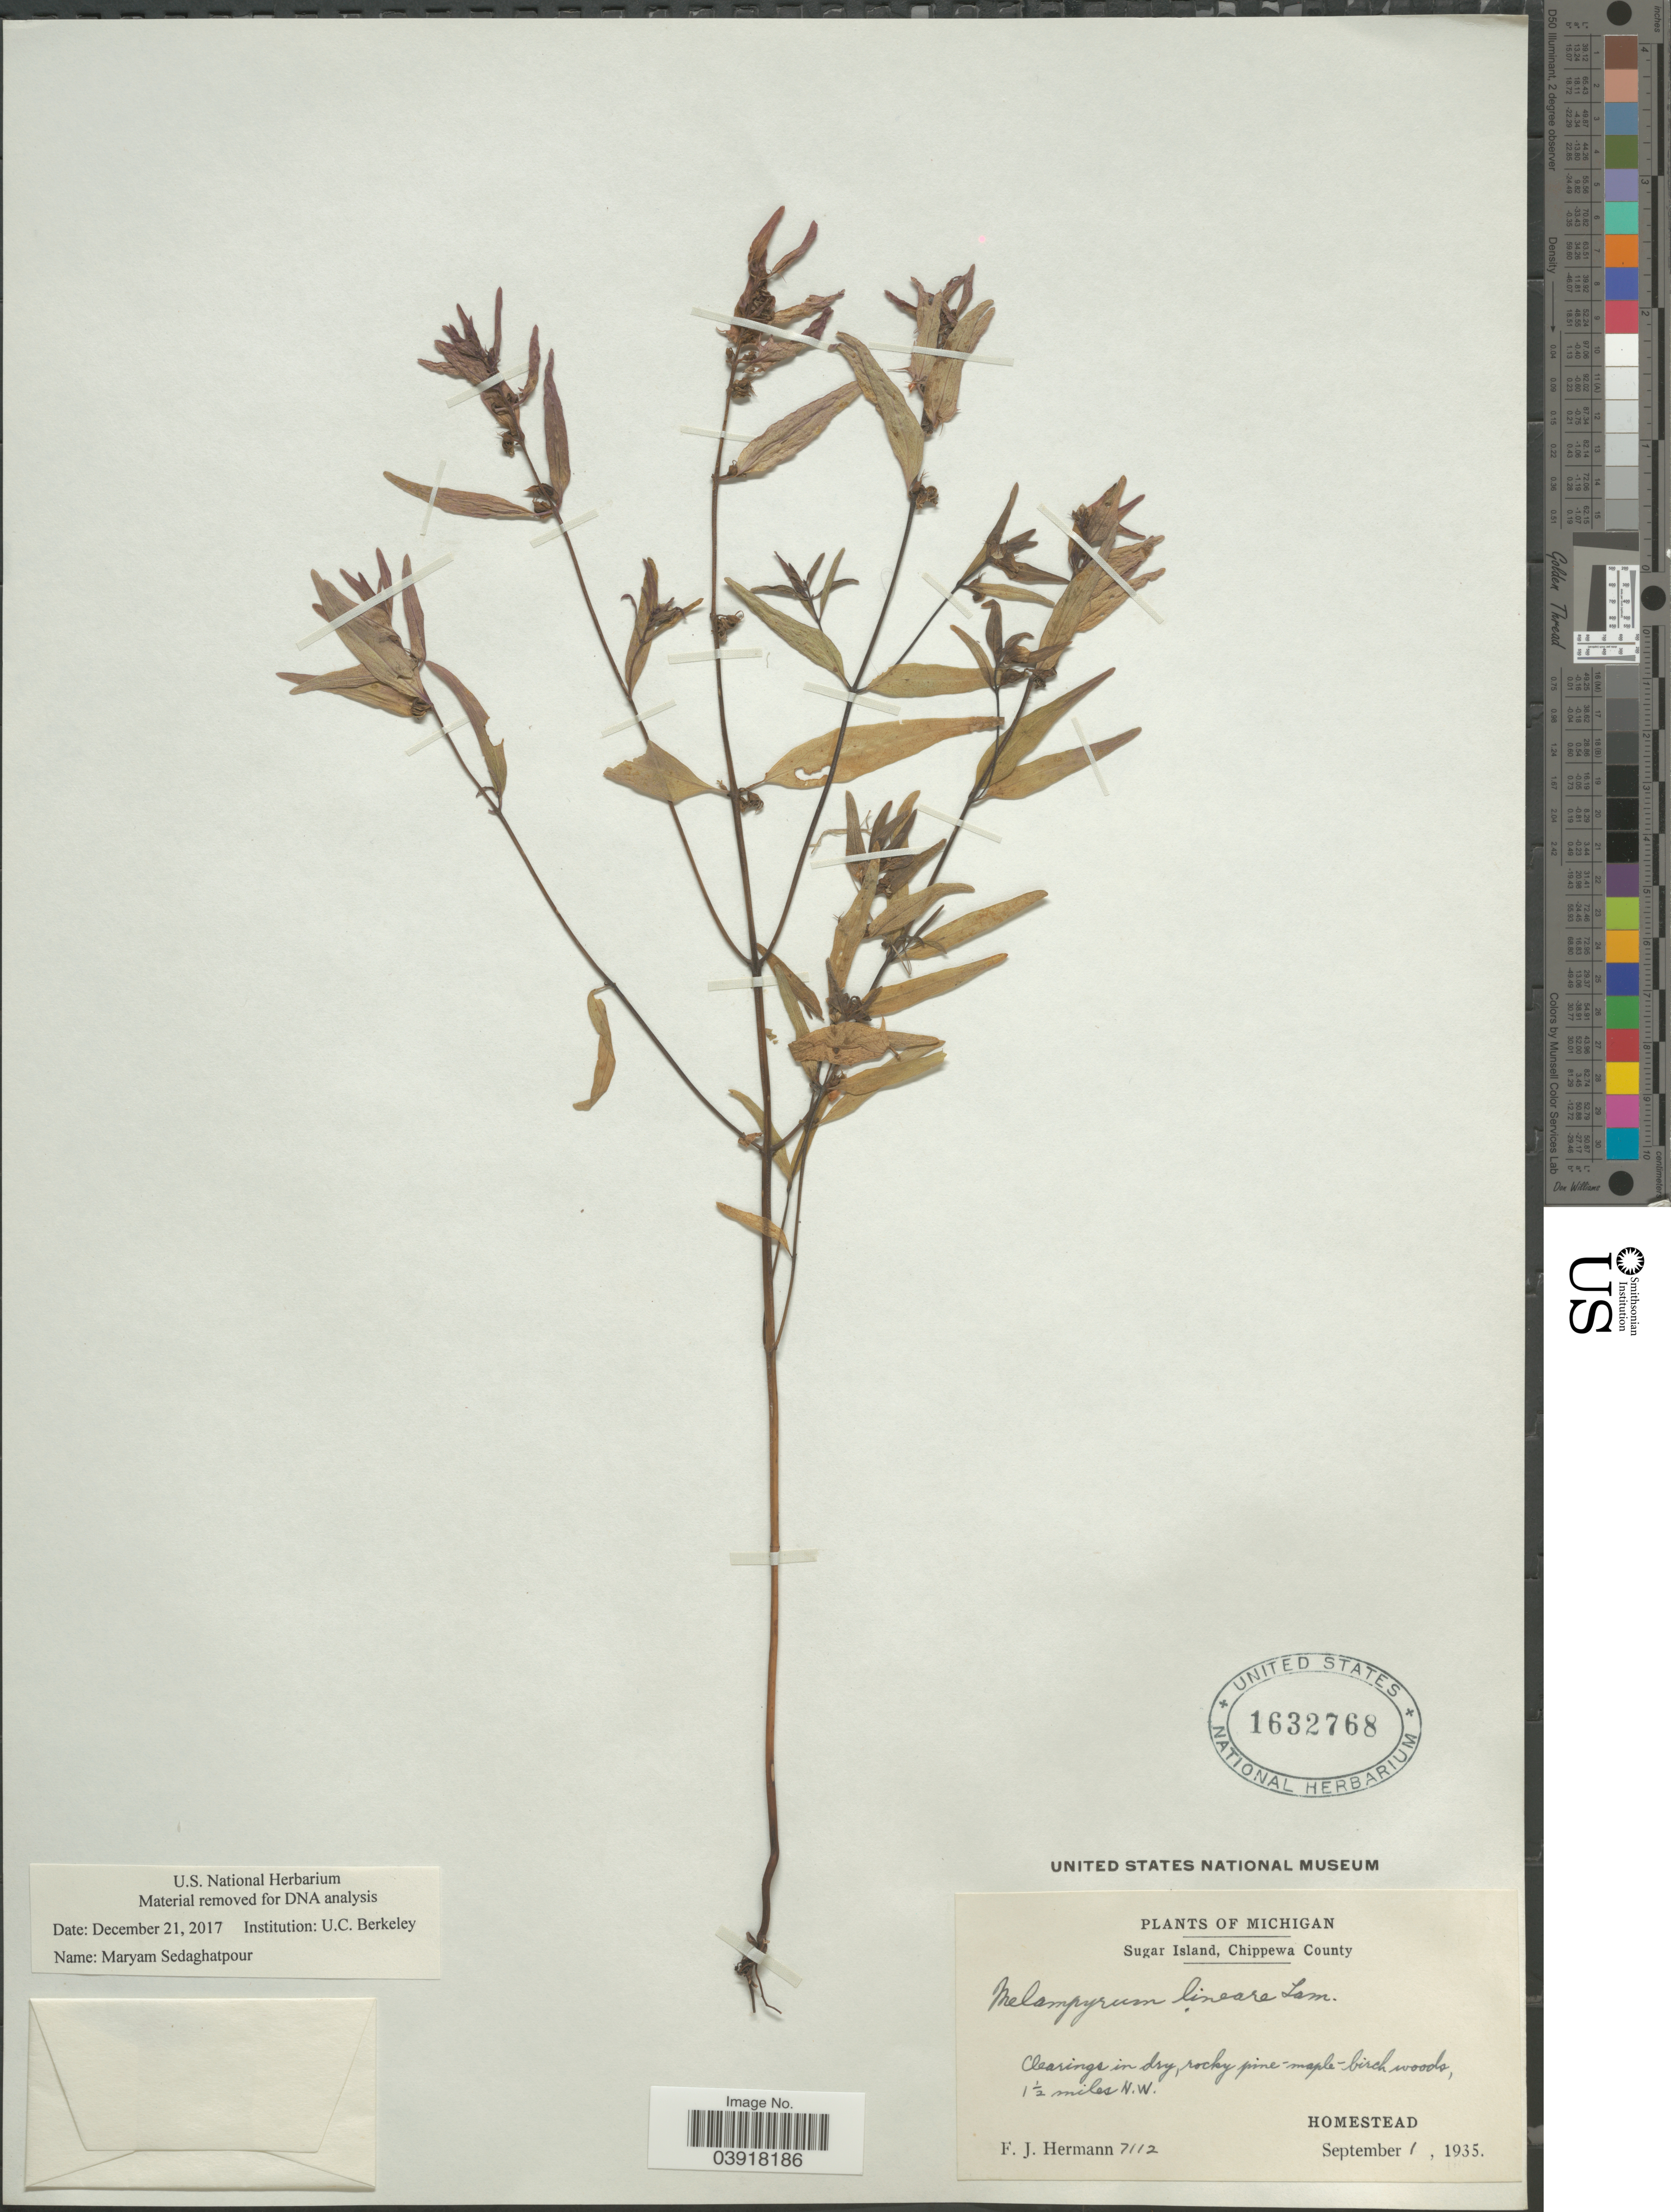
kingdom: Plantae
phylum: Tracheophyta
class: Magnoliopsida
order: Lamiales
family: Orobanchaceae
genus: Melampyrum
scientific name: Melampyrum lineare var. pectinatum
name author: (Pennell) Fernald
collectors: F. J. Hermann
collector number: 7112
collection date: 1935-09-01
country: United States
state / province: Michigan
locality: Sugar Island, Chippewa County. Clearings in dry, rocky pine-maple-birch woods, 1½ miles N.W. Homestead.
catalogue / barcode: US 1632768